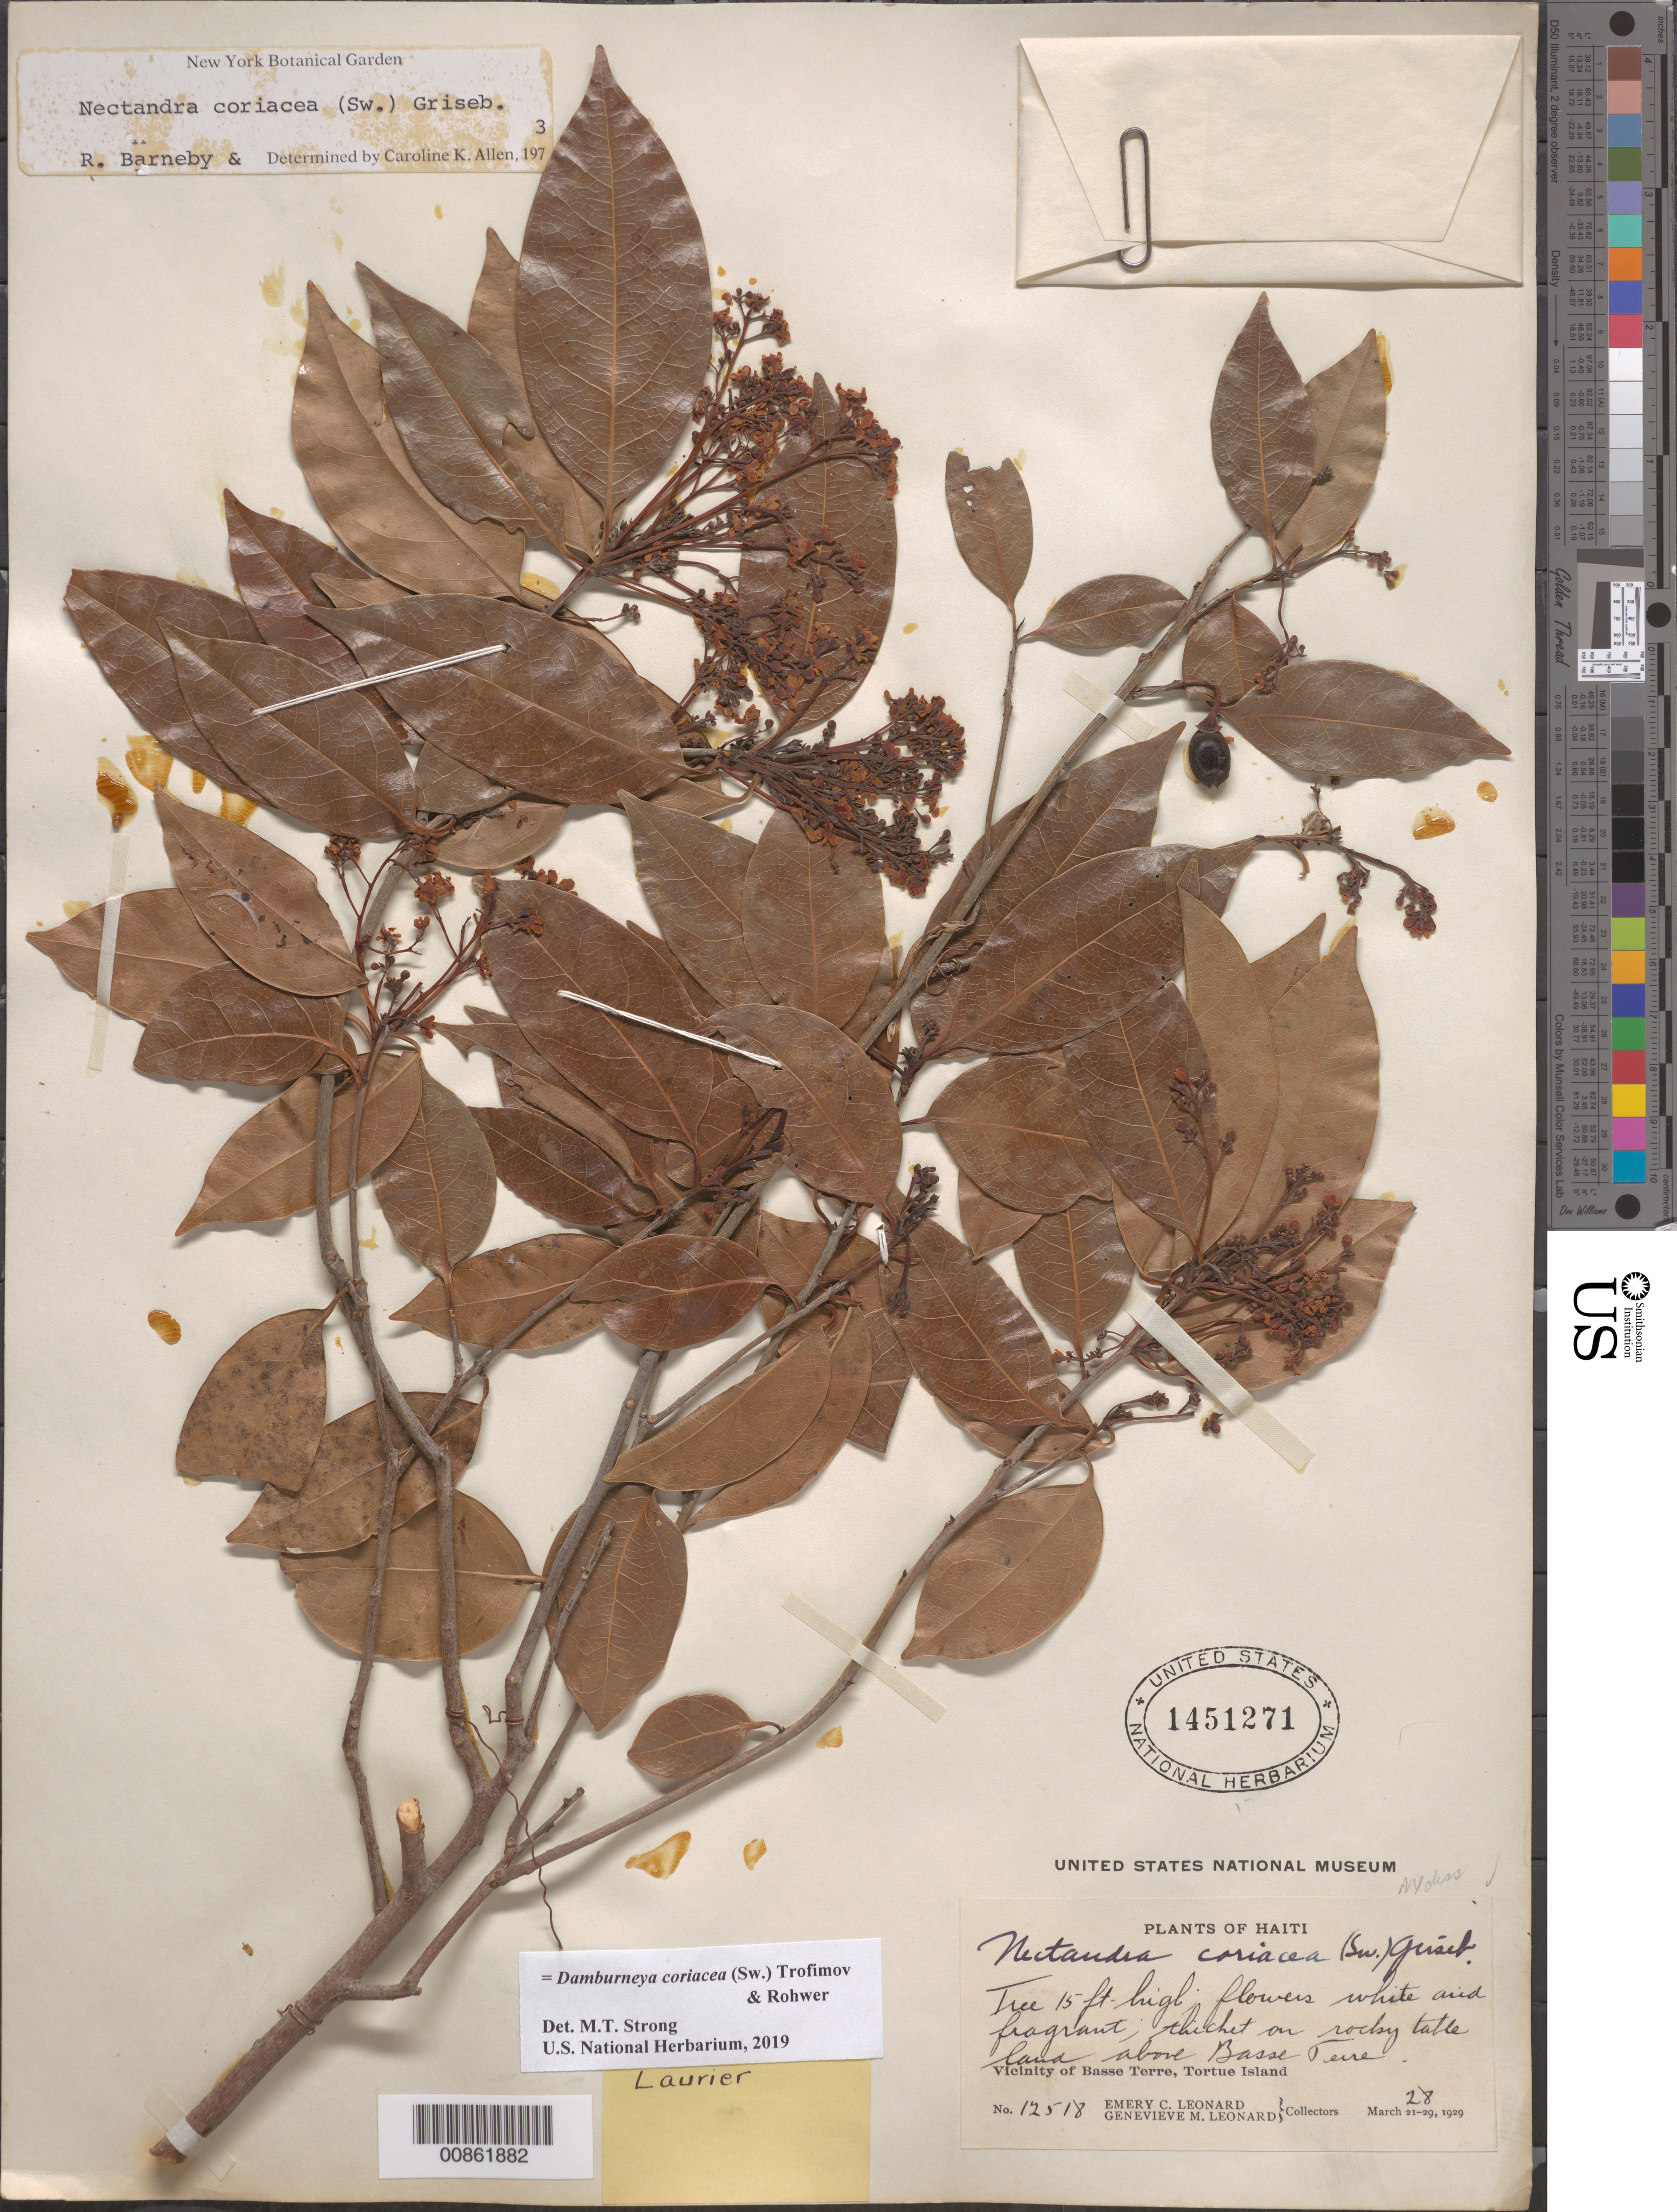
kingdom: Plantae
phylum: Tracheophyta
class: Magnoliopsida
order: Laurales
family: Lauraceae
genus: Damburneya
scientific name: Damburneya coriacea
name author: (Sw.) Trofimov & Rohwer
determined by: Strong, M. T., (US), Smithsonian Institution - National Museum of Natural History (UNITED STATES)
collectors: E. C. Leonard & G. M. Leonard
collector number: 12518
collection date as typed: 28 Mar 1929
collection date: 1929-03-28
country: Haiti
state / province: Nord-Óuest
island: Île de la Tortue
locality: Vicinity of Basse Terre, Tortue Island. Thicket on rocky table-land above Basse Terre.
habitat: Thicket on rocky table-land.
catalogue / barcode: US 1451271